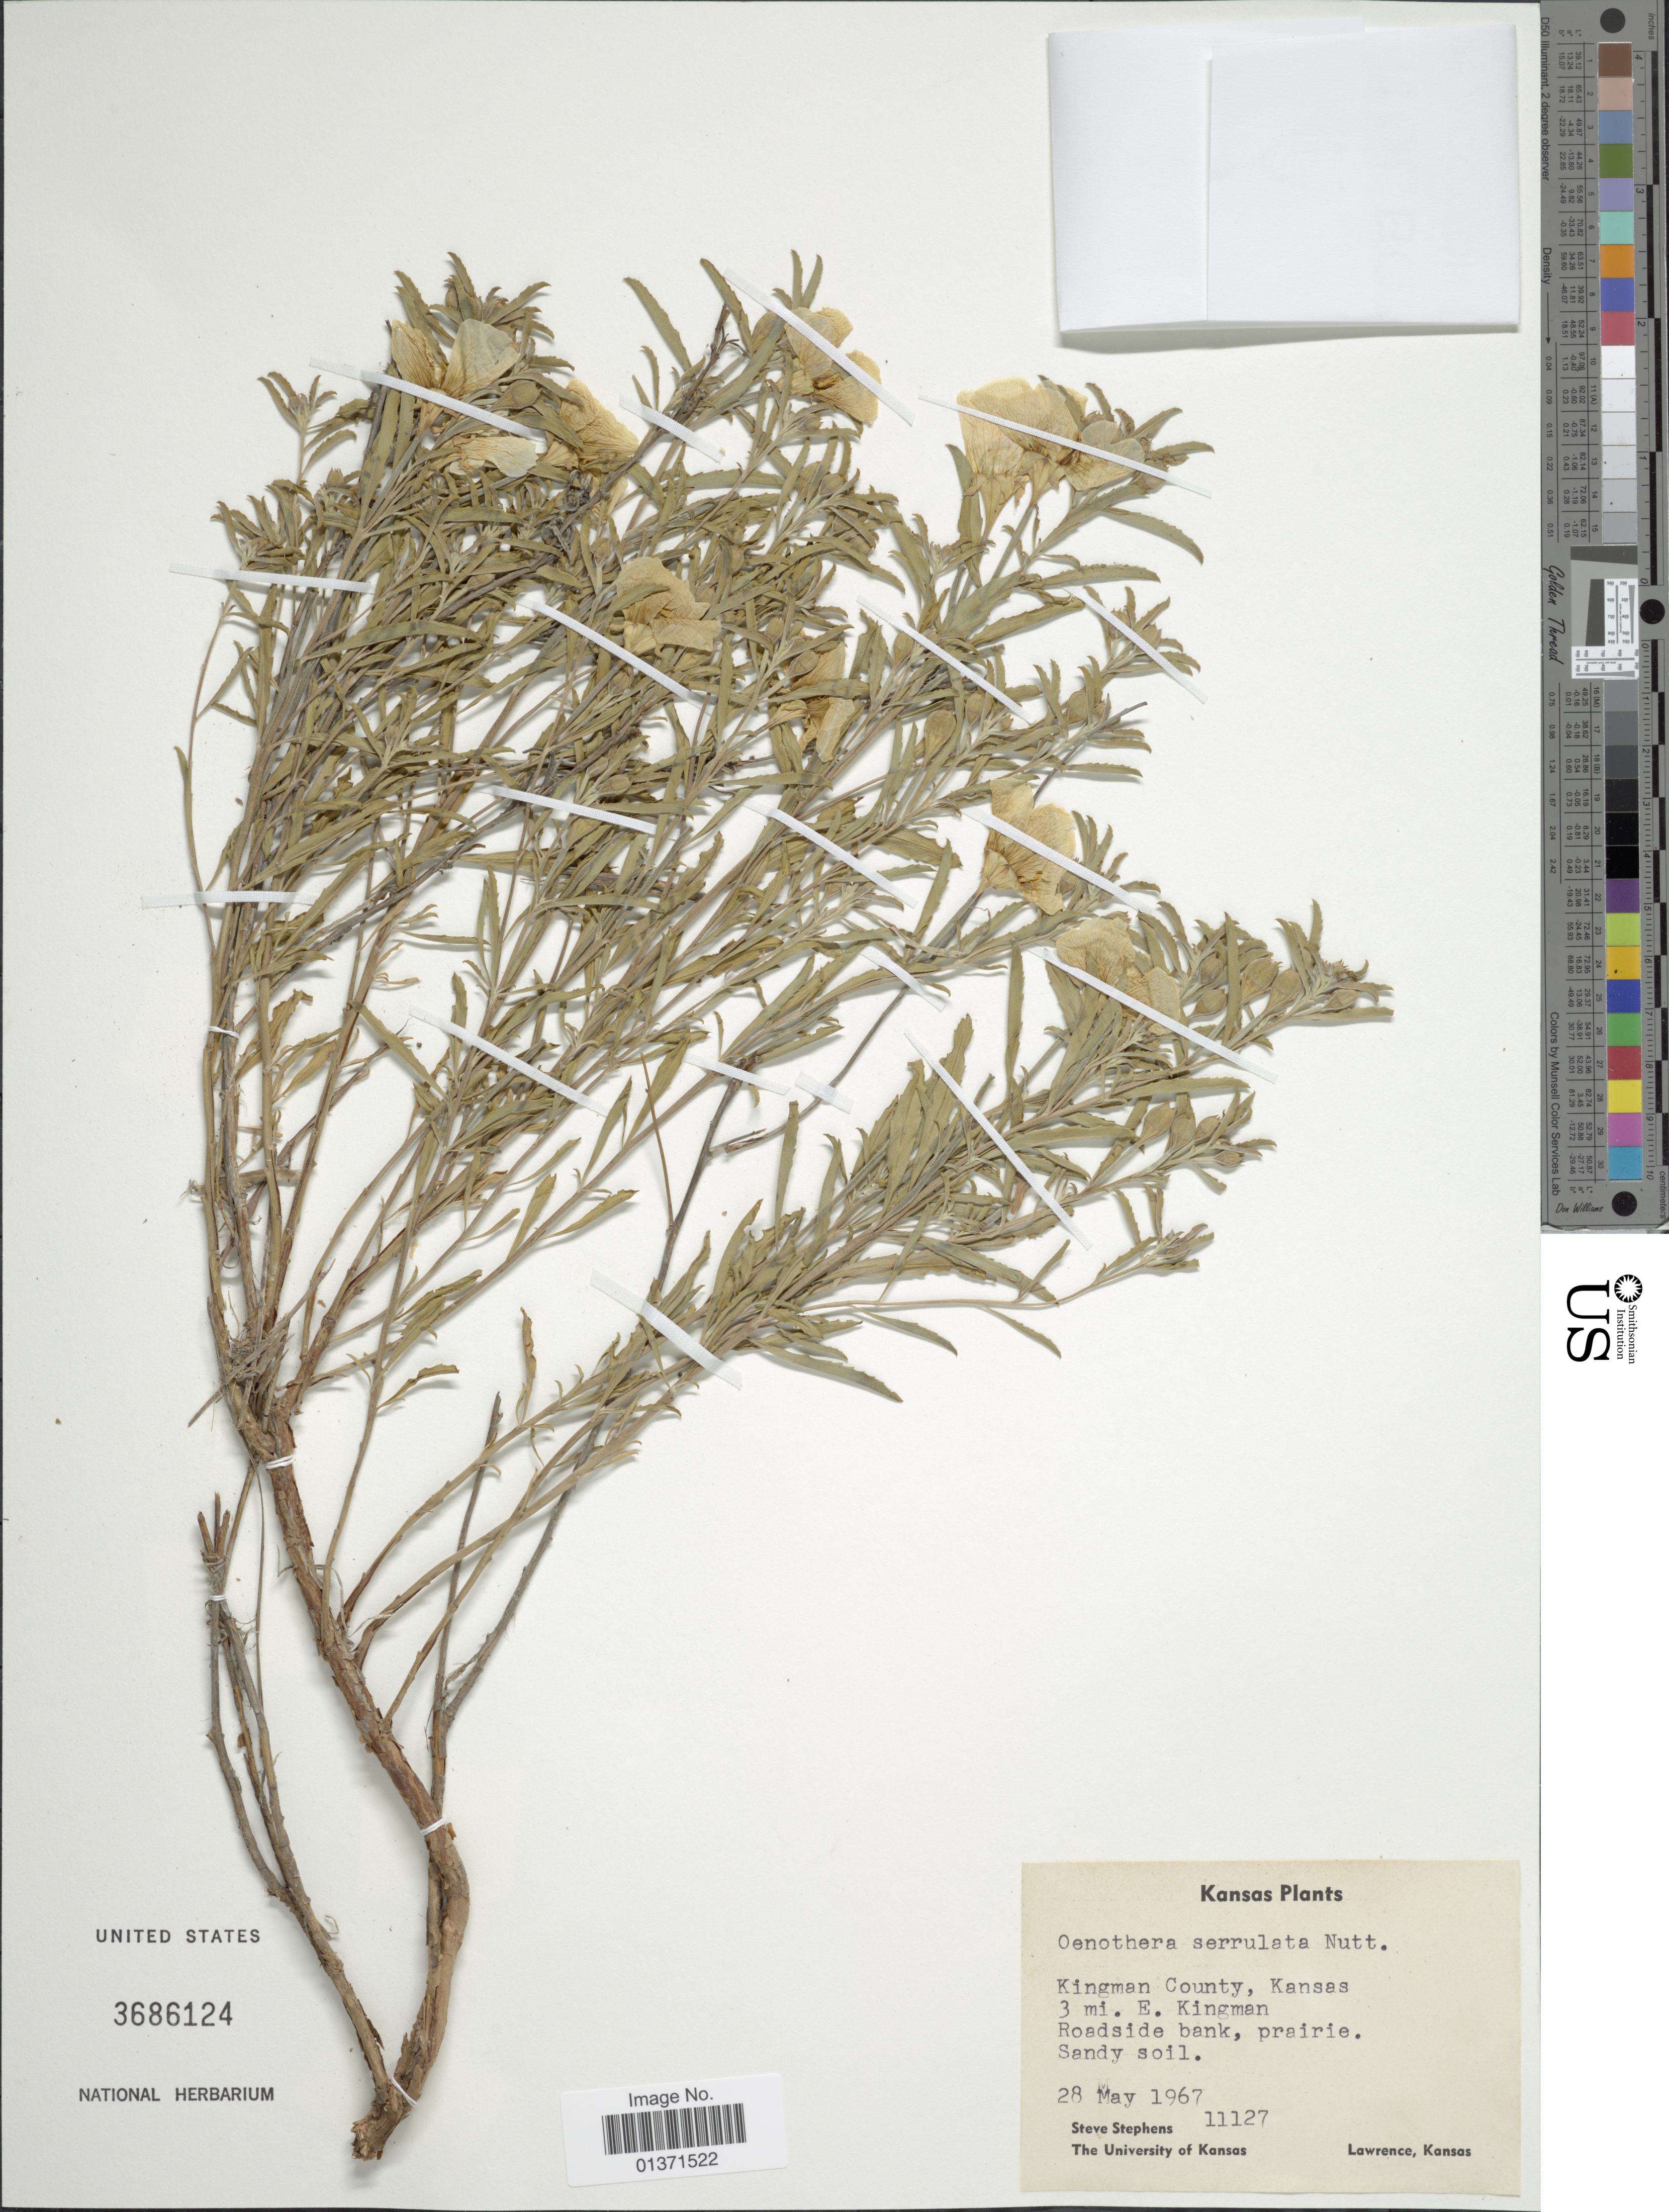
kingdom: Plantae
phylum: Tracheophyta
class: Magnoliopsida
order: Myrtales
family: Onagraceae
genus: Oenothera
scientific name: Oenothera serrulata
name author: Nutt.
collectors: S. Stephens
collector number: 11127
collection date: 1967-05-28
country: United States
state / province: Kansas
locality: Kingman County, 3 mi. E. Kingman, Roadside bank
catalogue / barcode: US 3686124